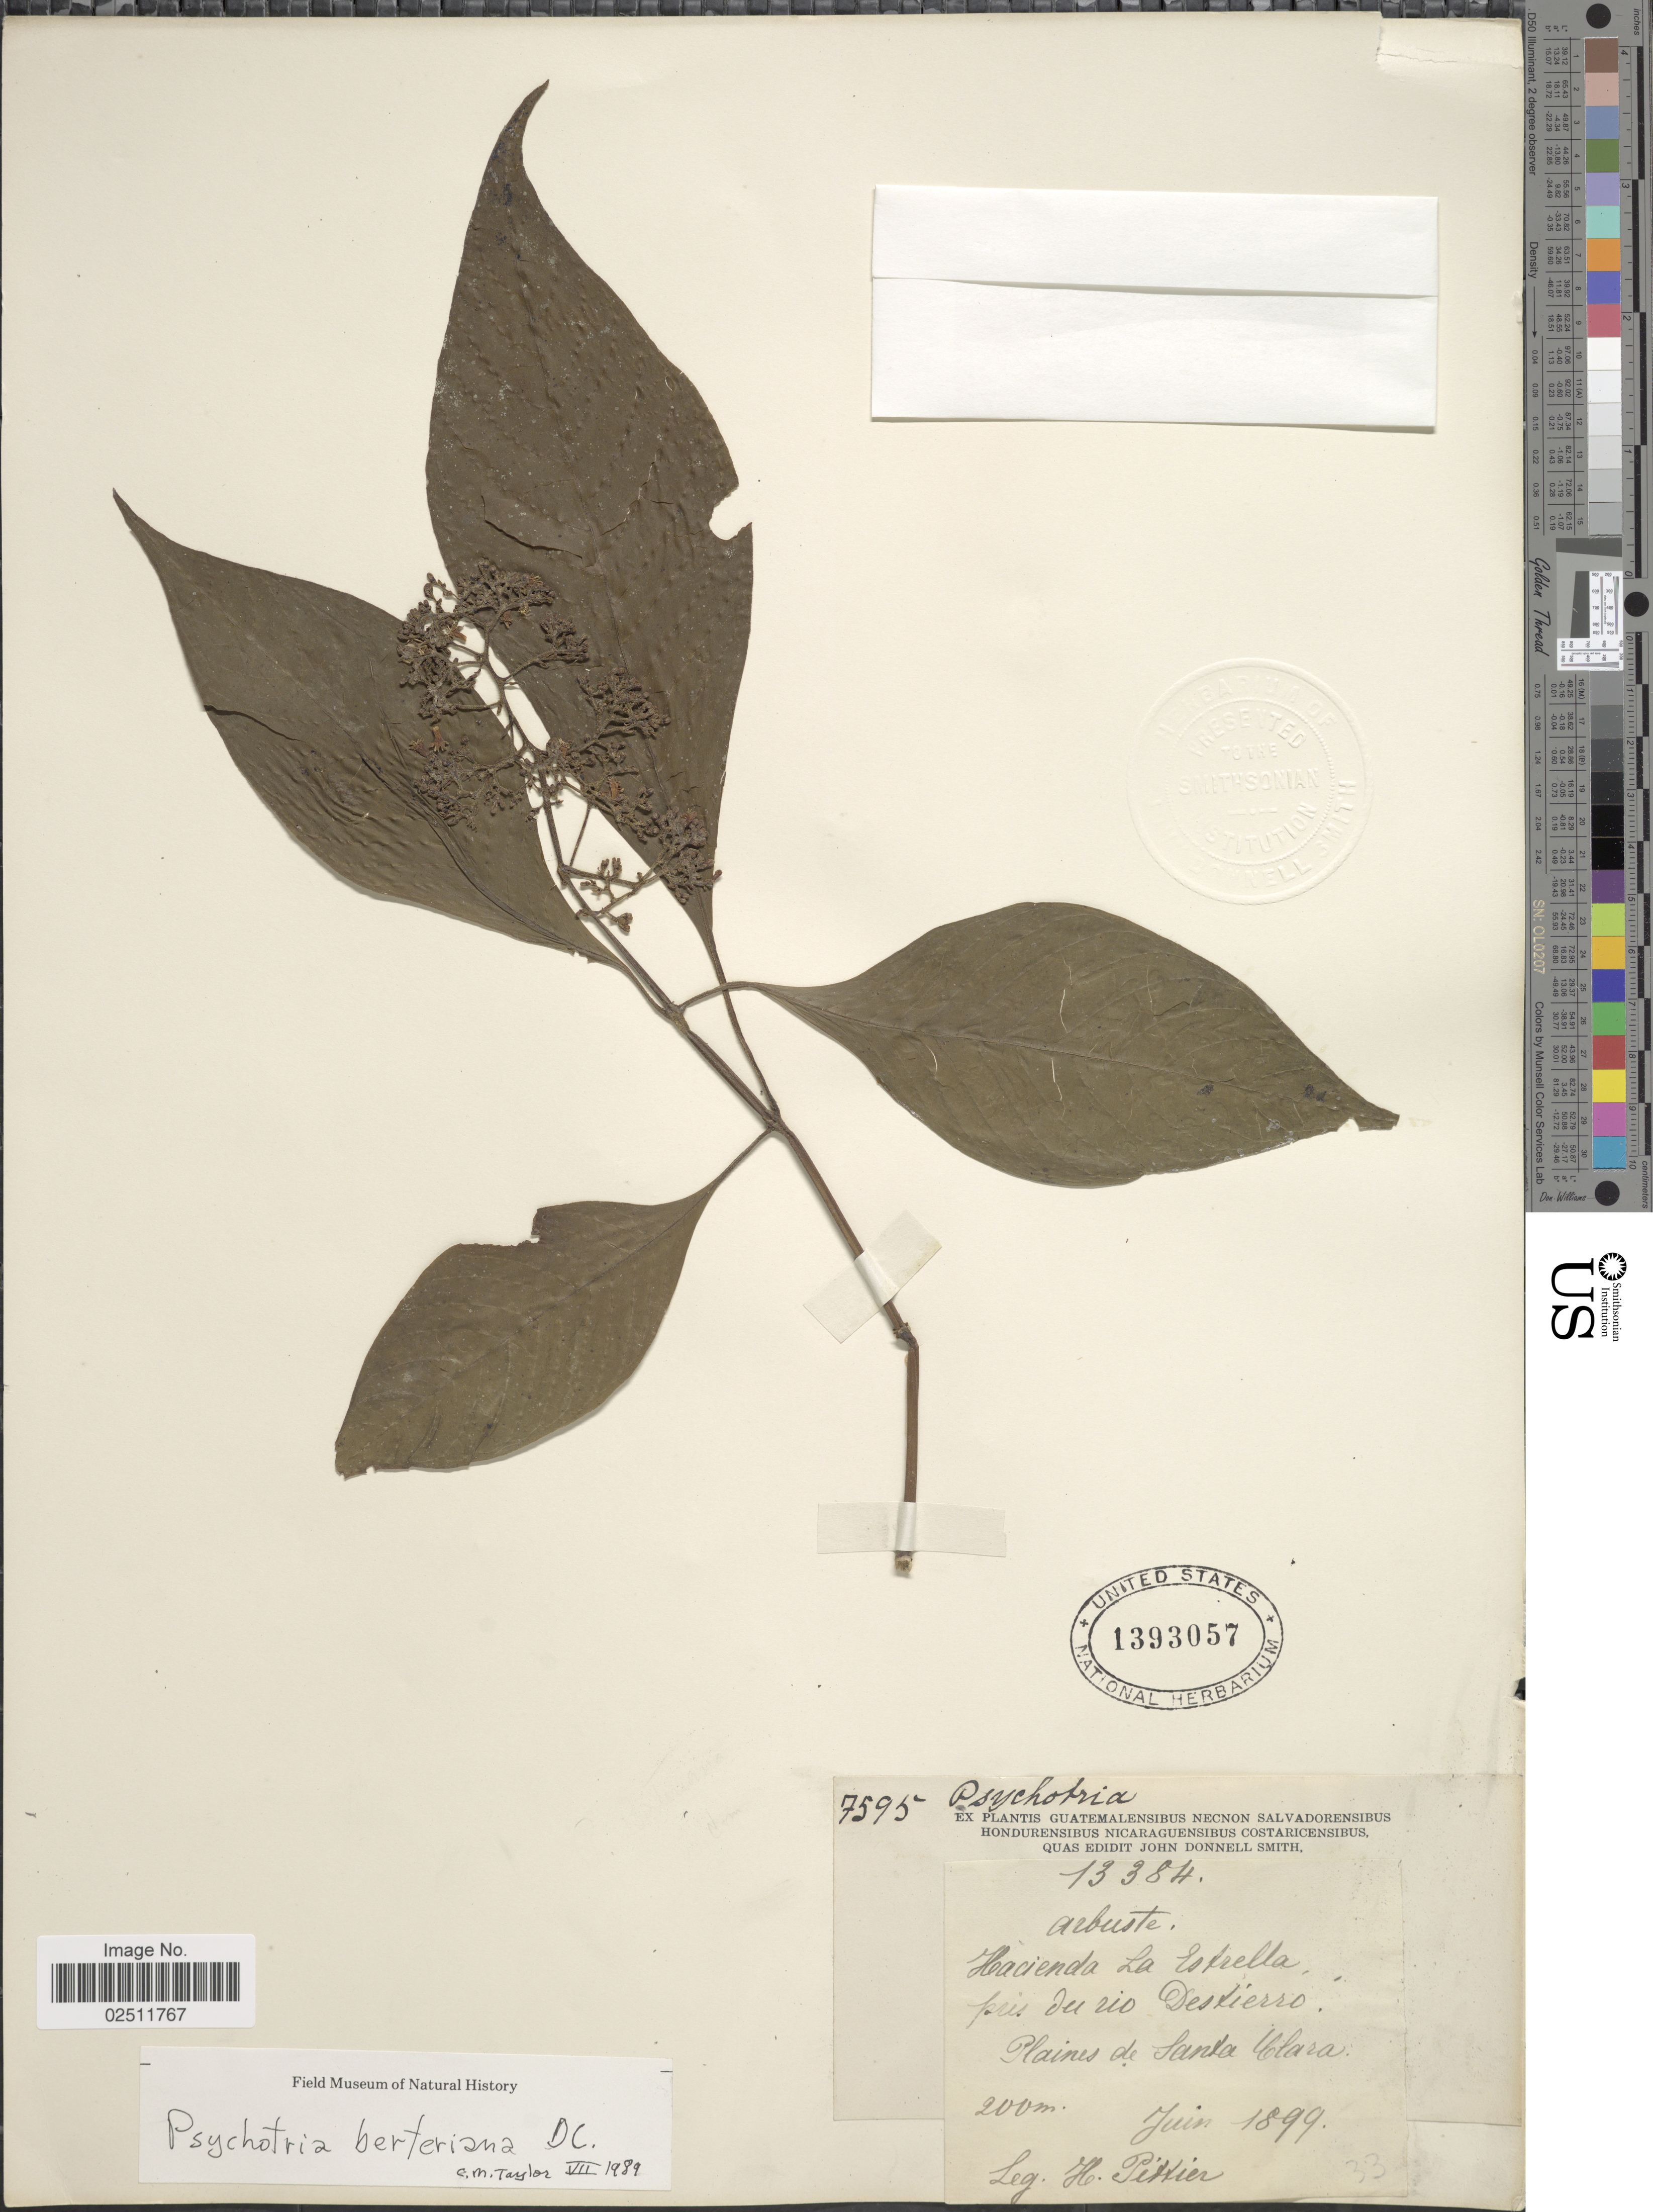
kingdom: Plantae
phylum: Tracheophyta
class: Magnoliopsida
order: Gentianales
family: Rubiaceae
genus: Psychotria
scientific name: Psychotria berteroana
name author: DC.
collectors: H. F. Pittier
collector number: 13384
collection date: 1899-06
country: Costa Rica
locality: Pres du rio Destierro. Plaines de Santa Clara.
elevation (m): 200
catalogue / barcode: US 1393057